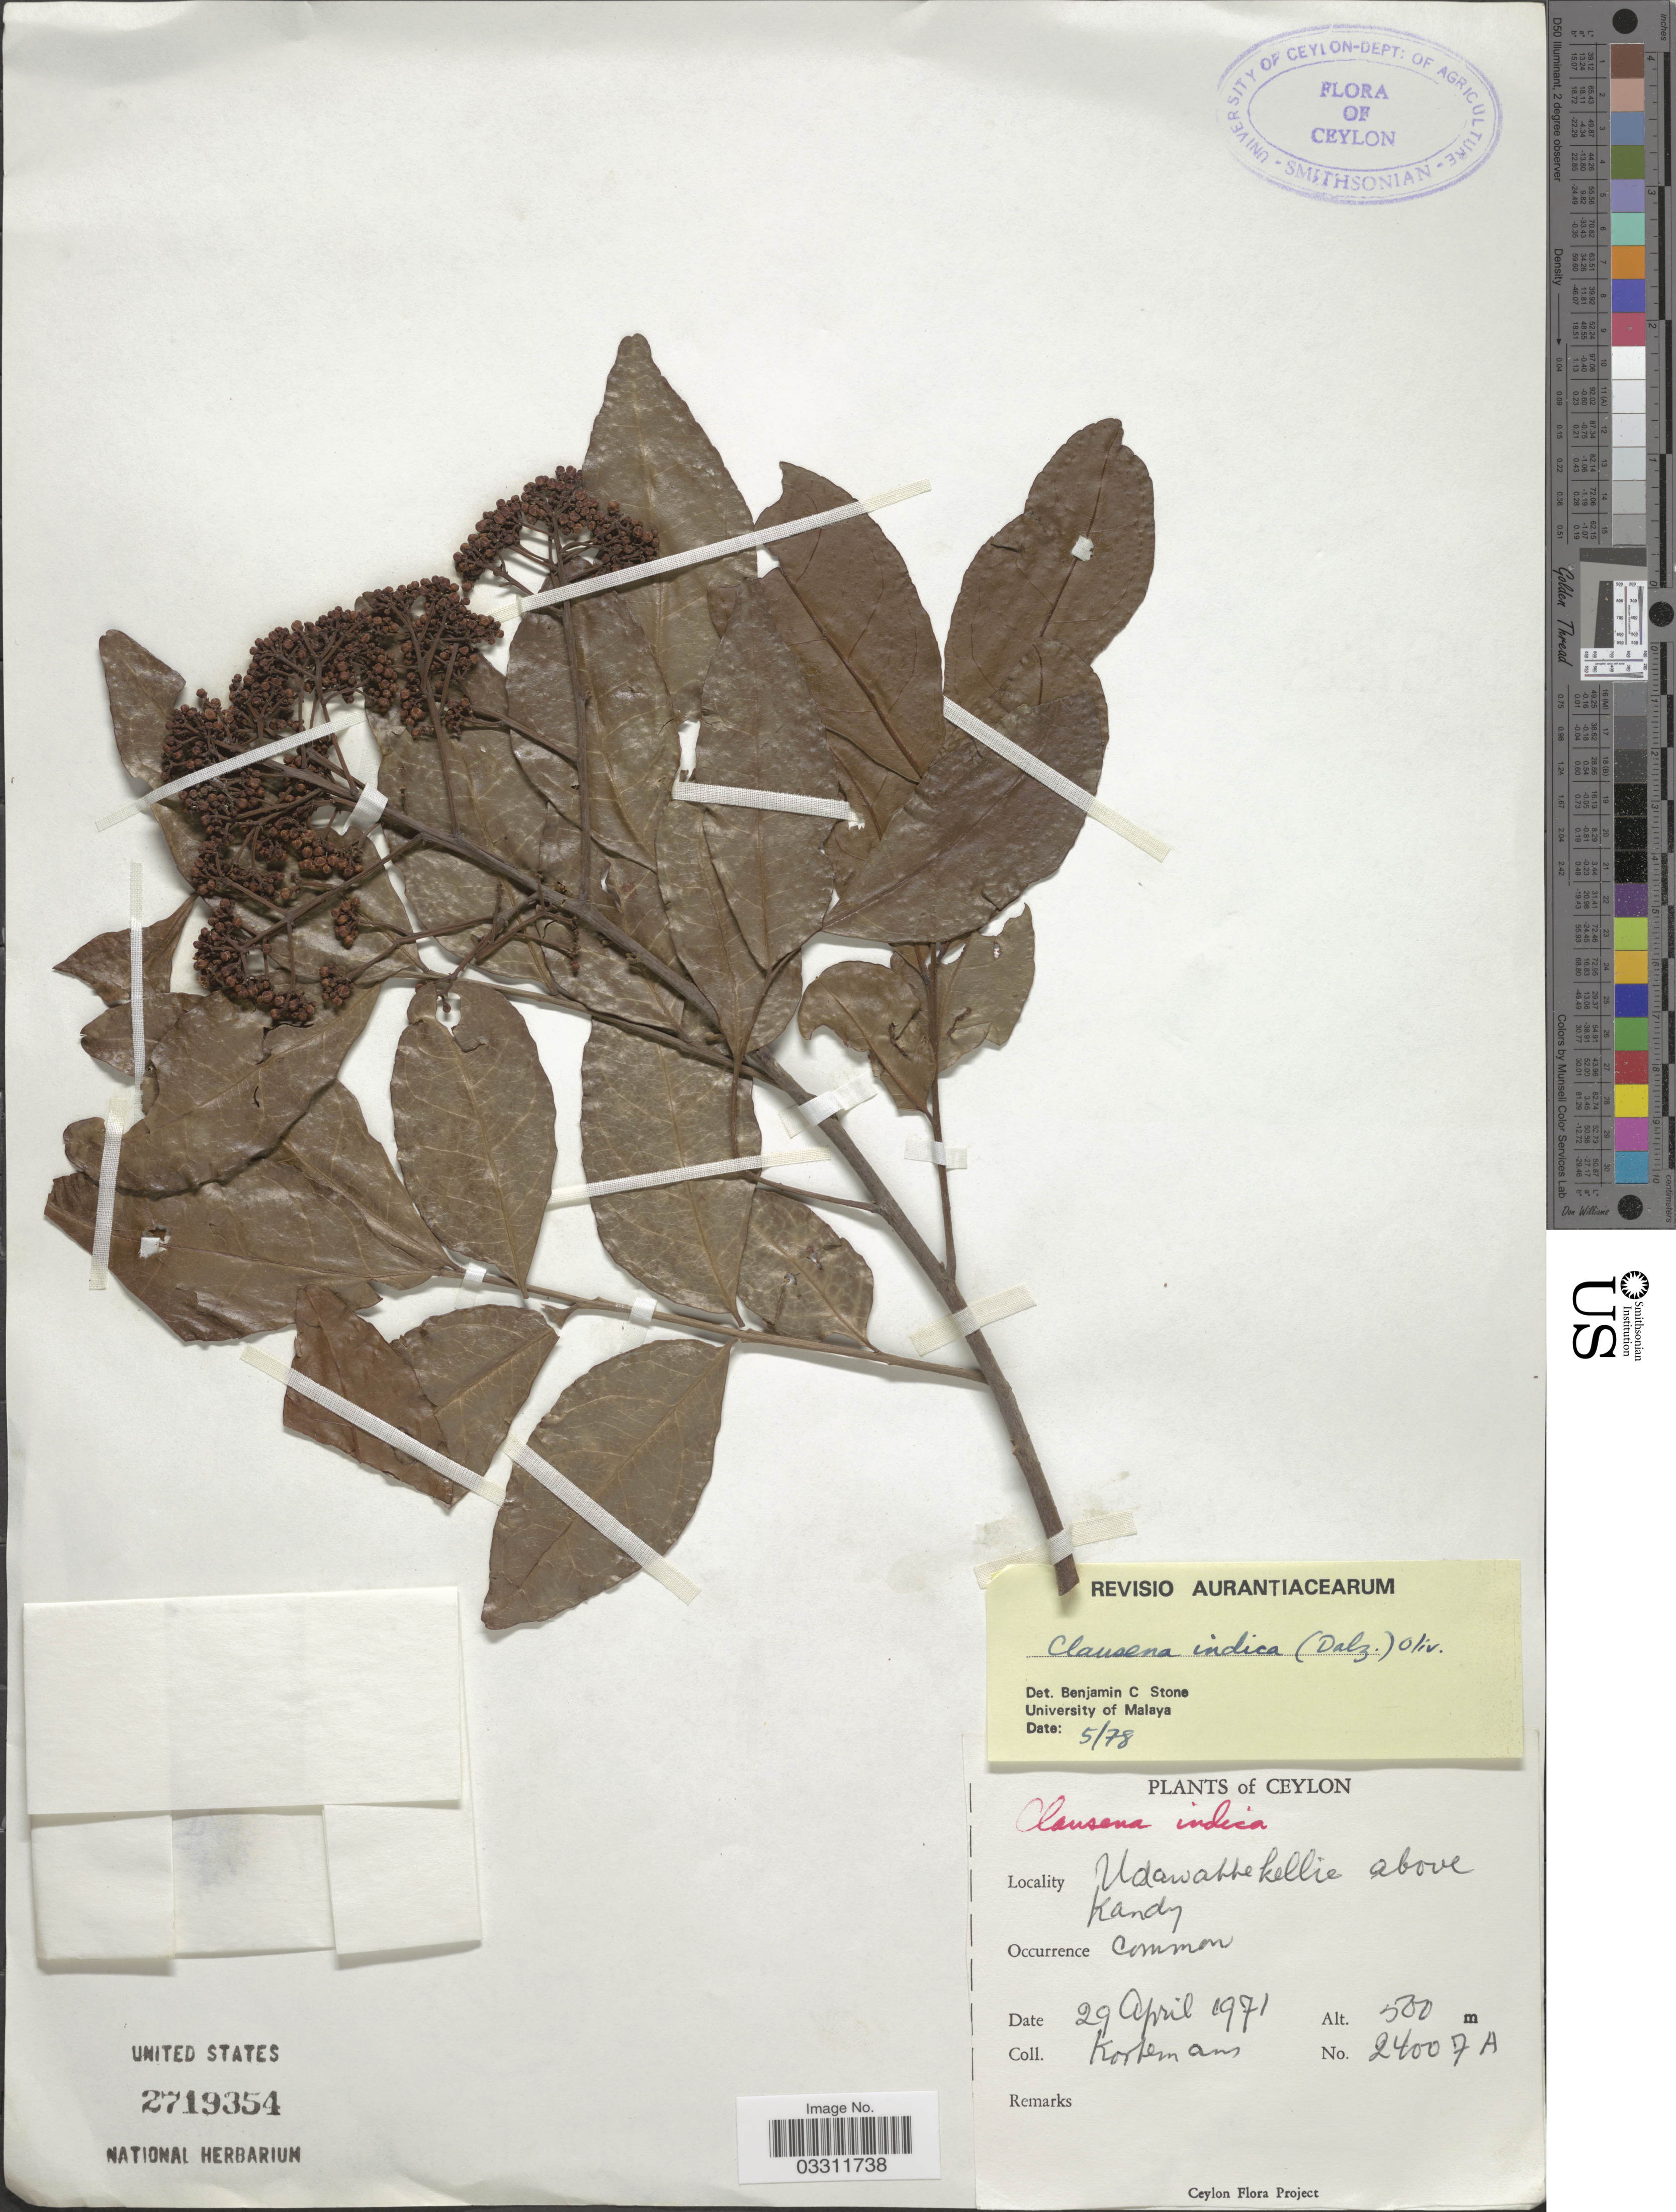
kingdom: Plantae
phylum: Tracheophyta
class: Magnoliopsida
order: Sapindales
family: Rutaceae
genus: Clausena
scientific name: Clausena indica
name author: (Dalzell) Oliv.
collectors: Korterman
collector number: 24007A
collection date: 1971-04-29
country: Sri Lanka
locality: Ceylon. Udawattekellie above Kandy.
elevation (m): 500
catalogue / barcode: US 2719354